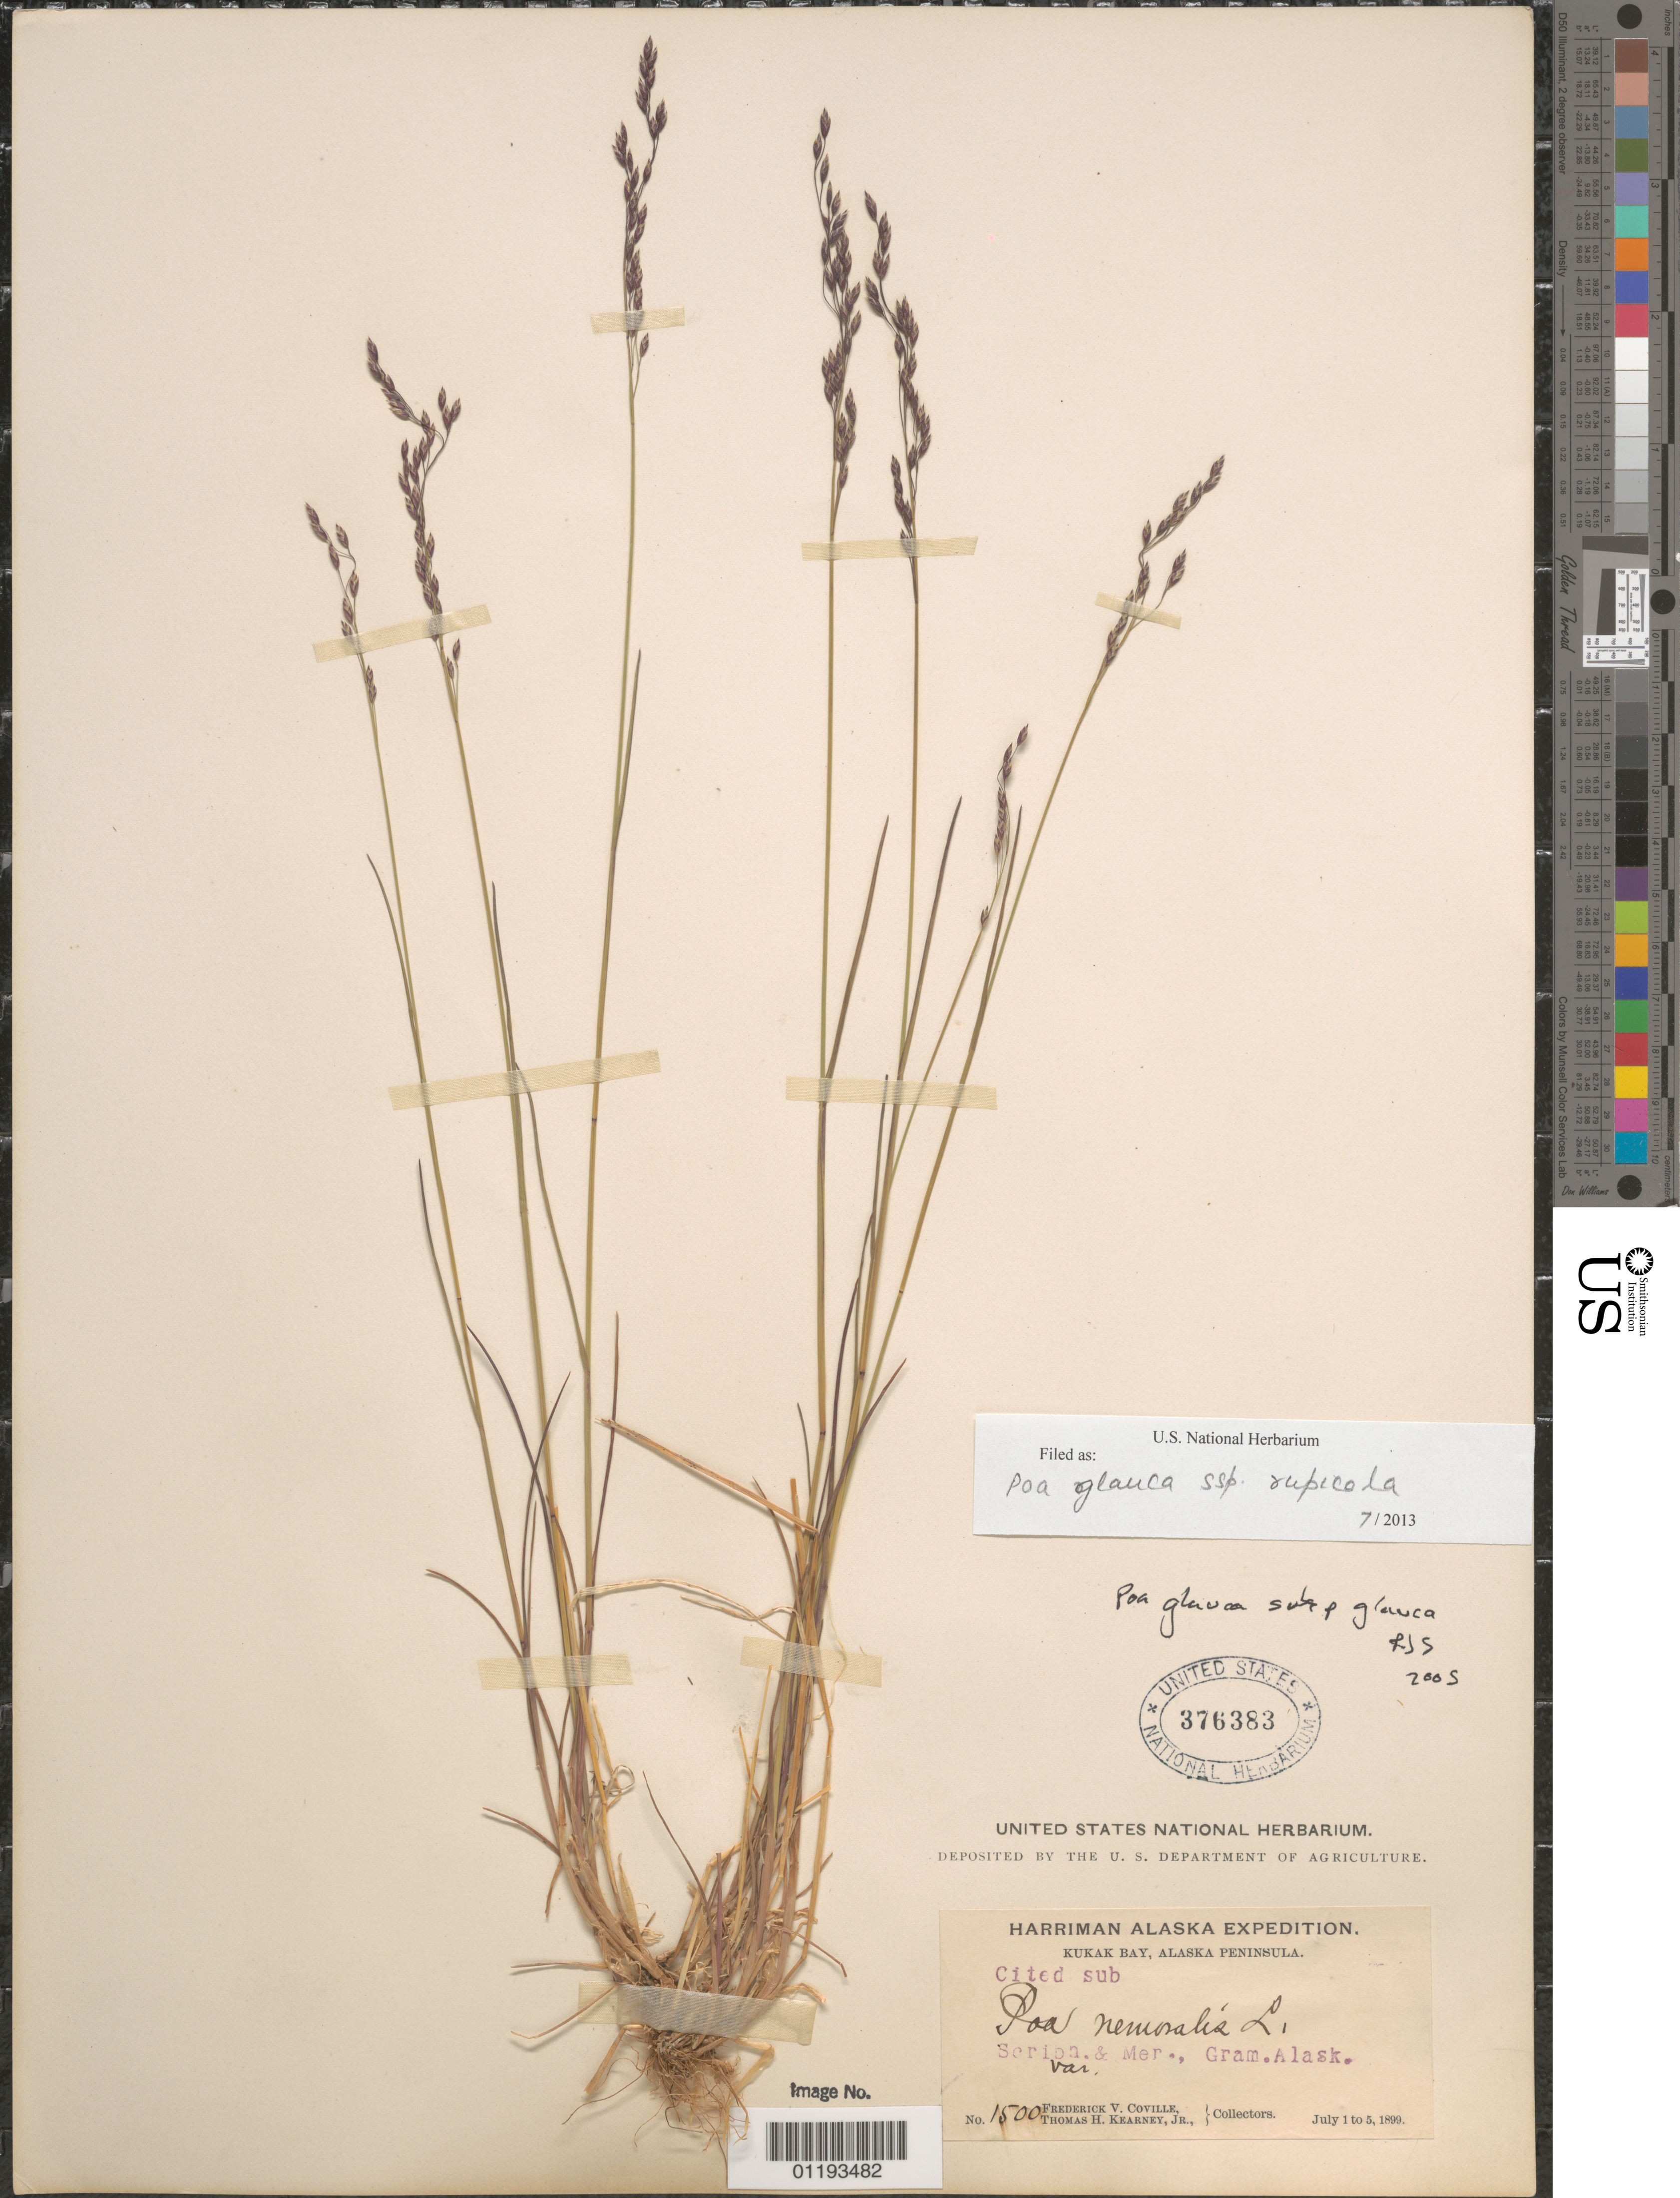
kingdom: Plantae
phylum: Tracheophyta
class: Liliopsida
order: Poales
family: Poaceae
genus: Poa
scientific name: Poa glauca subsp. rupicola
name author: (Nash) W.A. Weber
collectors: F. V. Coville & F. Funston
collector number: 1500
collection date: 1899-07-01/1899-07-05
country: United States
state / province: Alaska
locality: Kukak Bay, Alaska Peninsula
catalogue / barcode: US 376383